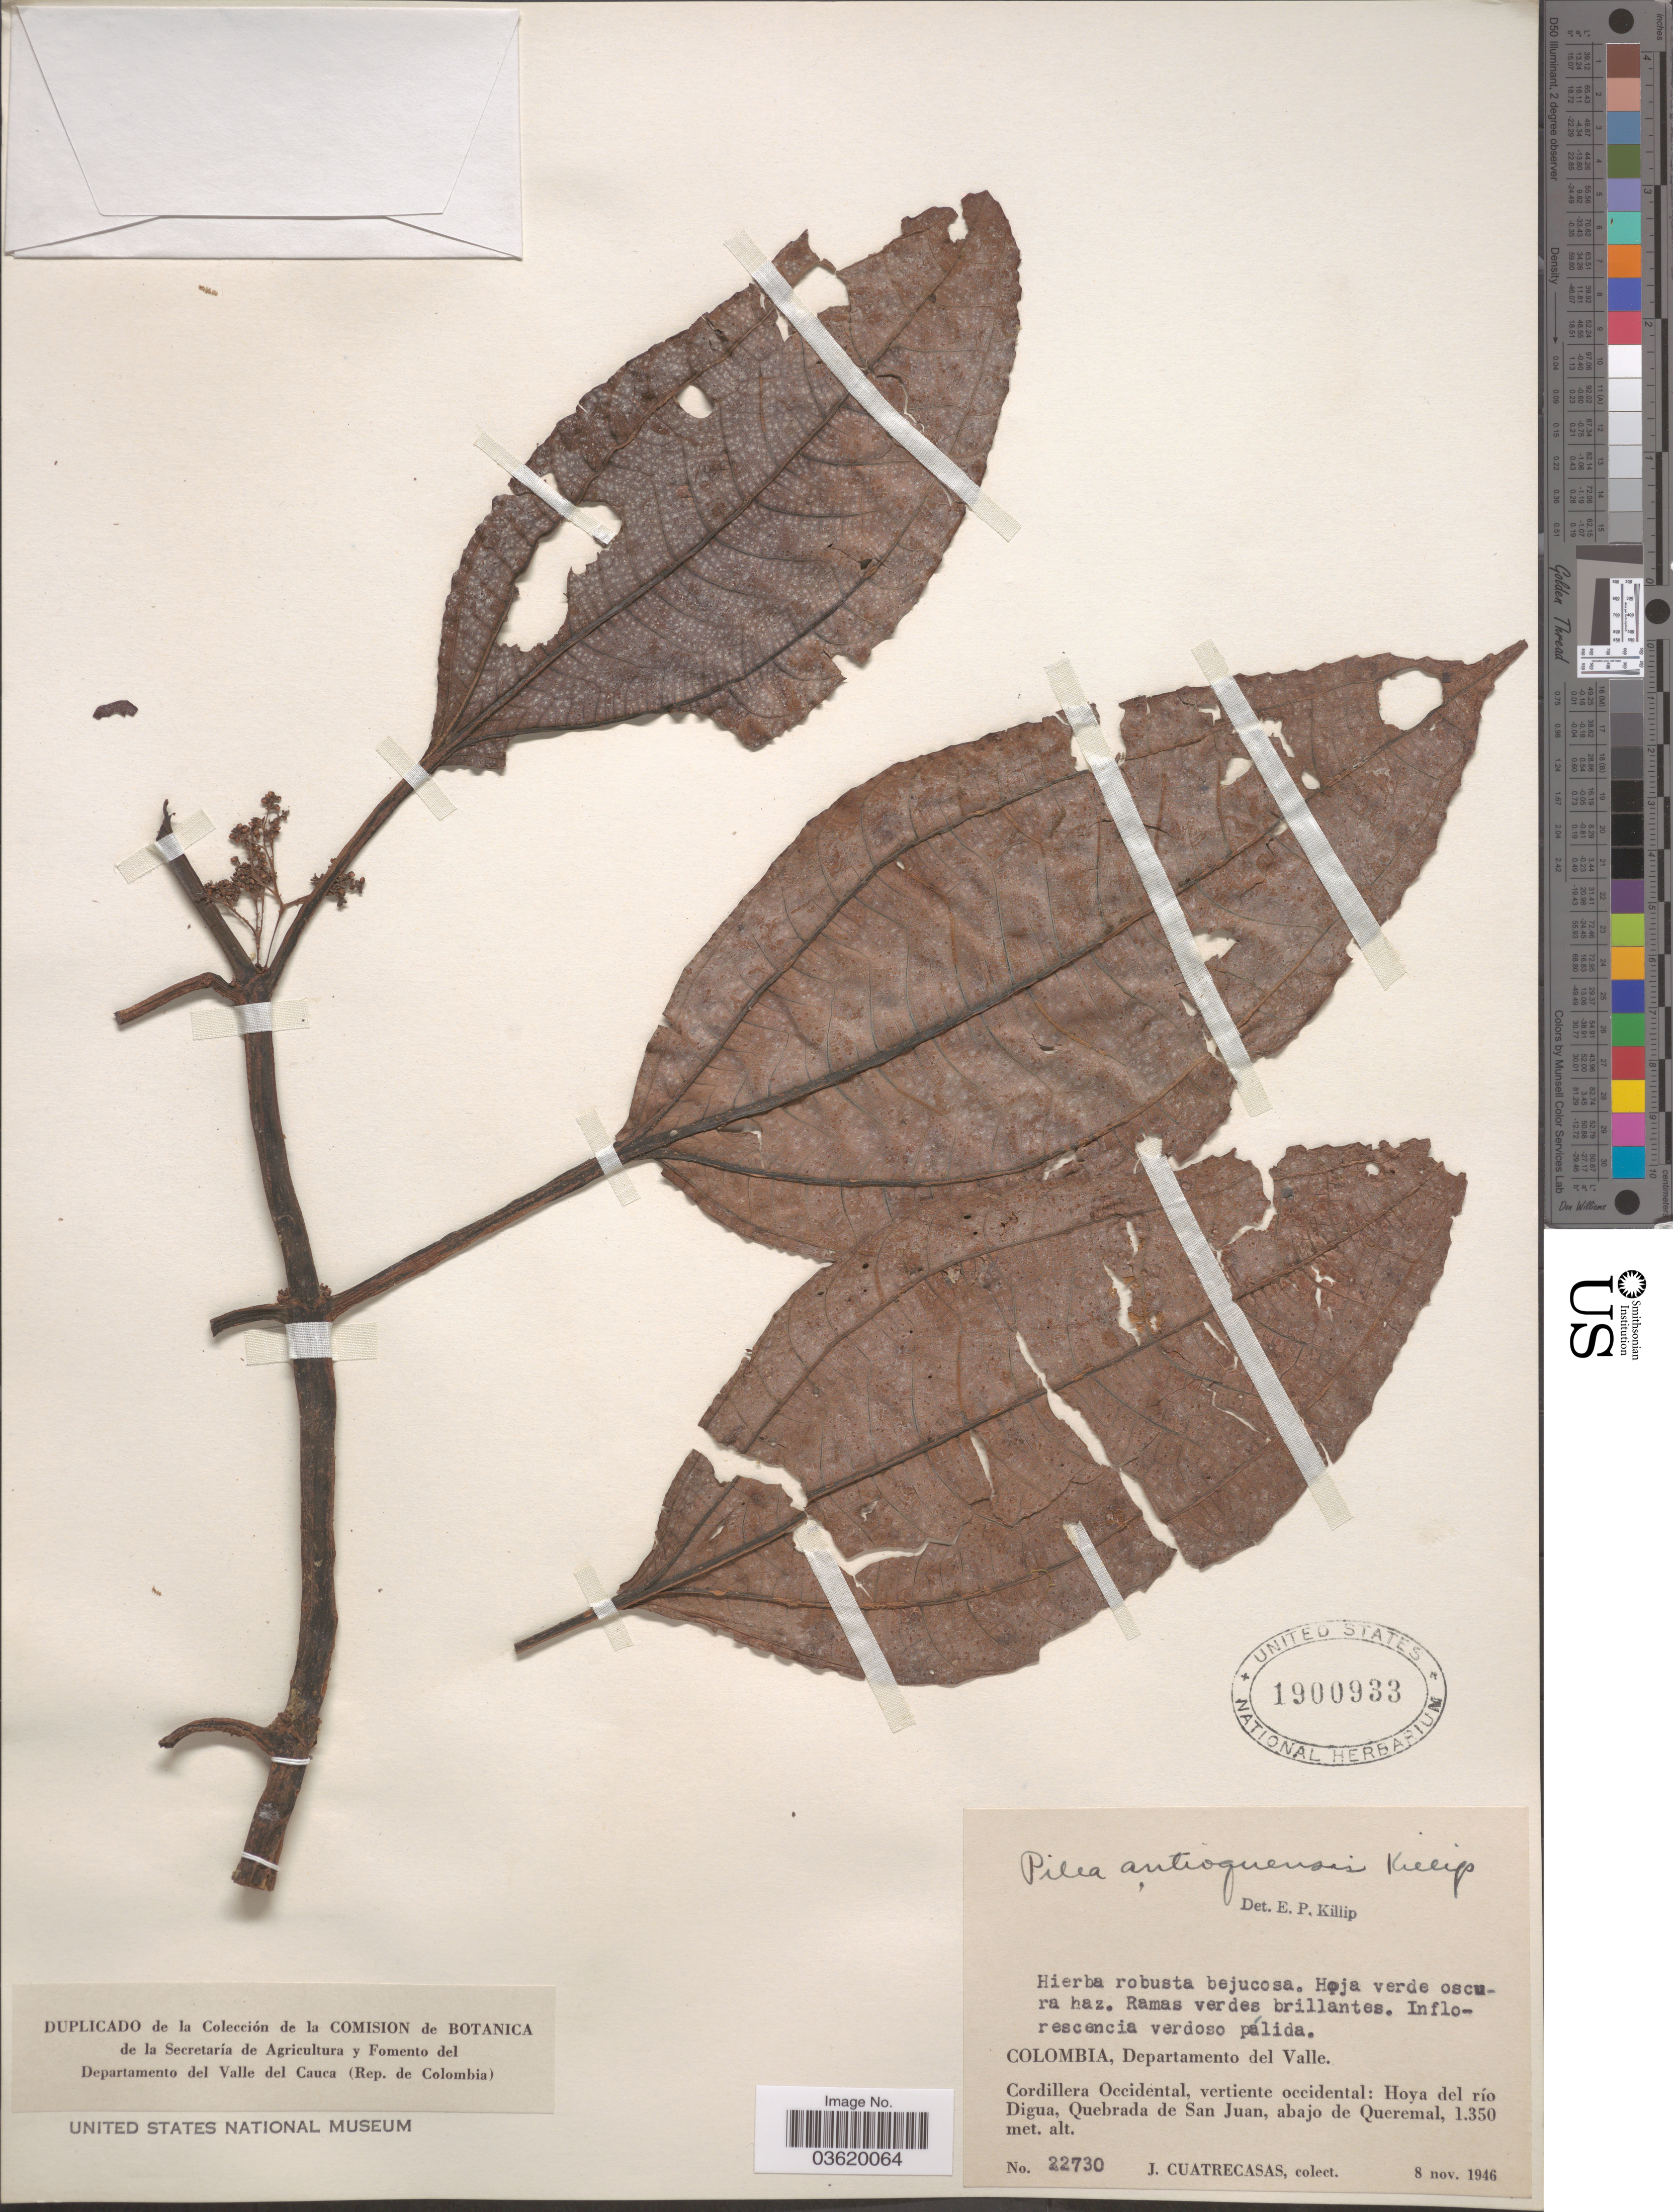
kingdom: Plantae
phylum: Tracheophyta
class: Magnoliopsida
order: Rosales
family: Urticaceae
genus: Pilea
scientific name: Pilea antioquensis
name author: Killip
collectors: J. Cuatrecasas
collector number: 22730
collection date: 1946-11-08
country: Colombia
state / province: Valle del Cauca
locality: Departamento del Valle. Cordillera Occidental, vertiente occidental: Hoya del río Digua, Quebrada de San Juan, abajo de Queremal.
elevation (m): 1350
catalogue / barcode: US 1900933